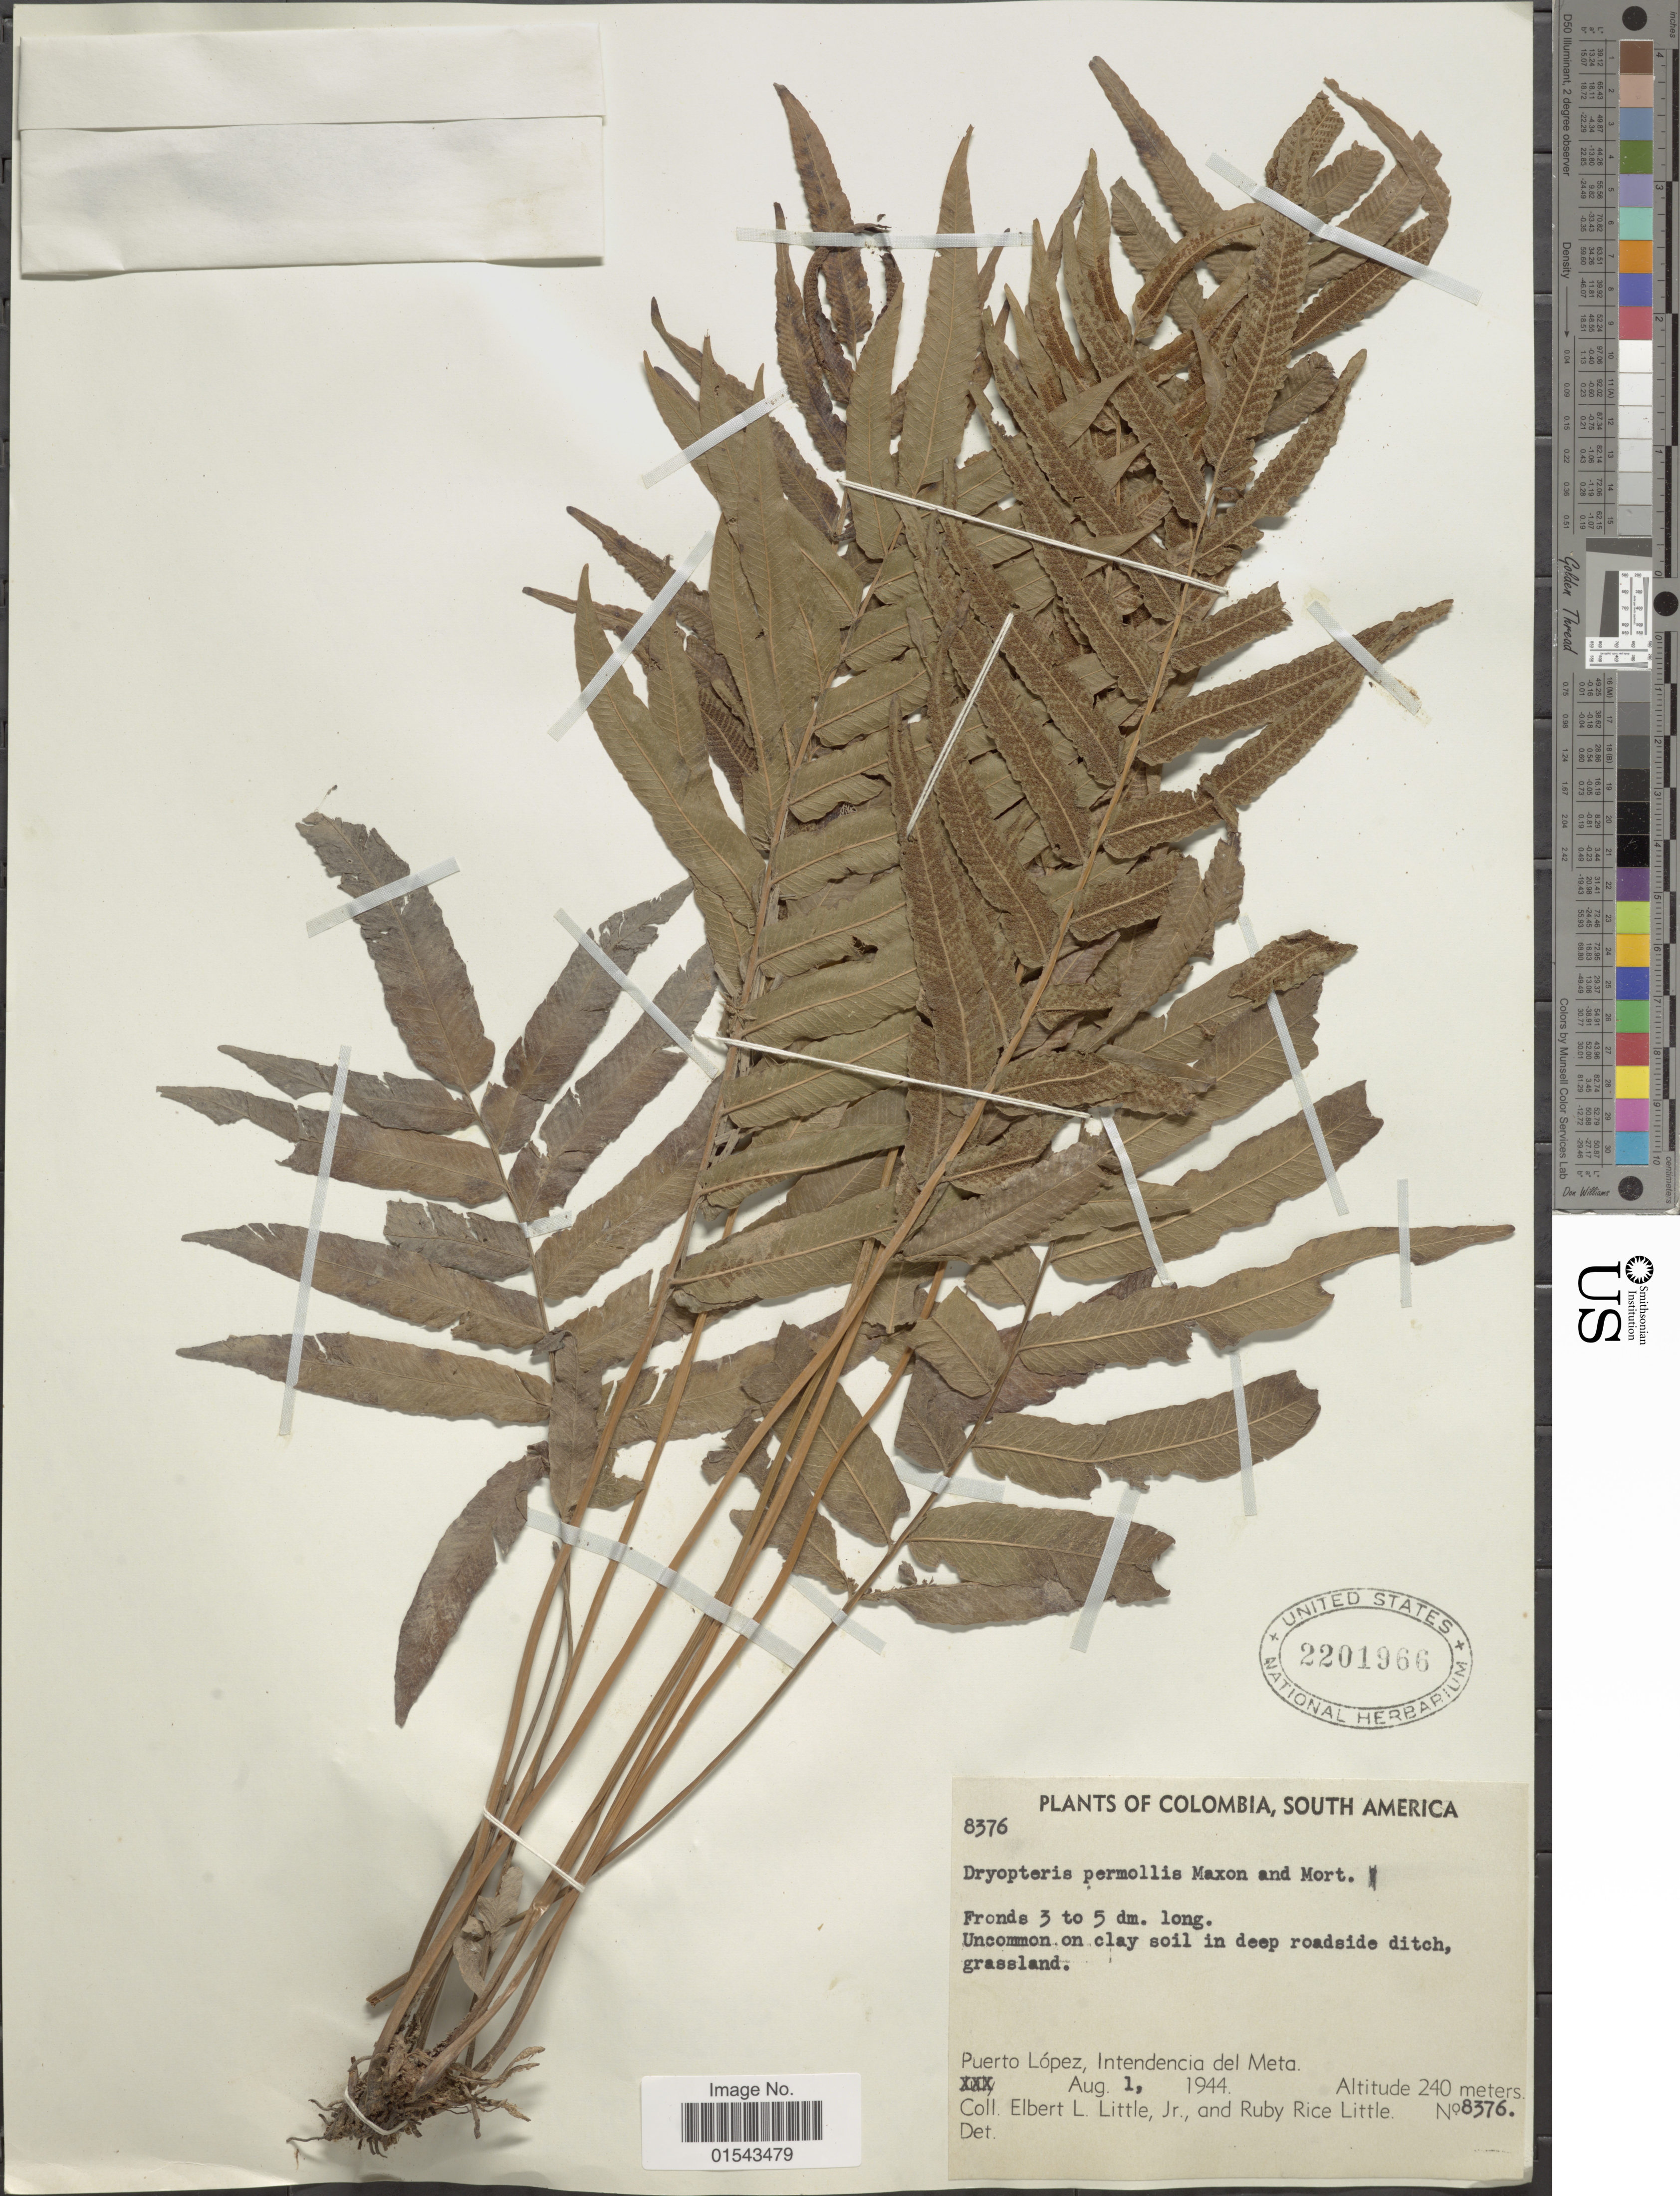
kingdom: Plantae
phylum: Tracheophyta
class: Polypodiopsida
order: Polypodiales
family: Thelypteridaceae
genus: Meniscium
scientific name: Meniscium arborescens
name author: Humb. & Bonpl. ex Willd.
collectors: E. L. Little & R. R. Little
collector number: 8376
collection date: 1944-08-01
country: Colombia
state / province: Meta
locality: Puerto López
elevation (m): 240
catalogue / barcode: US 2201966